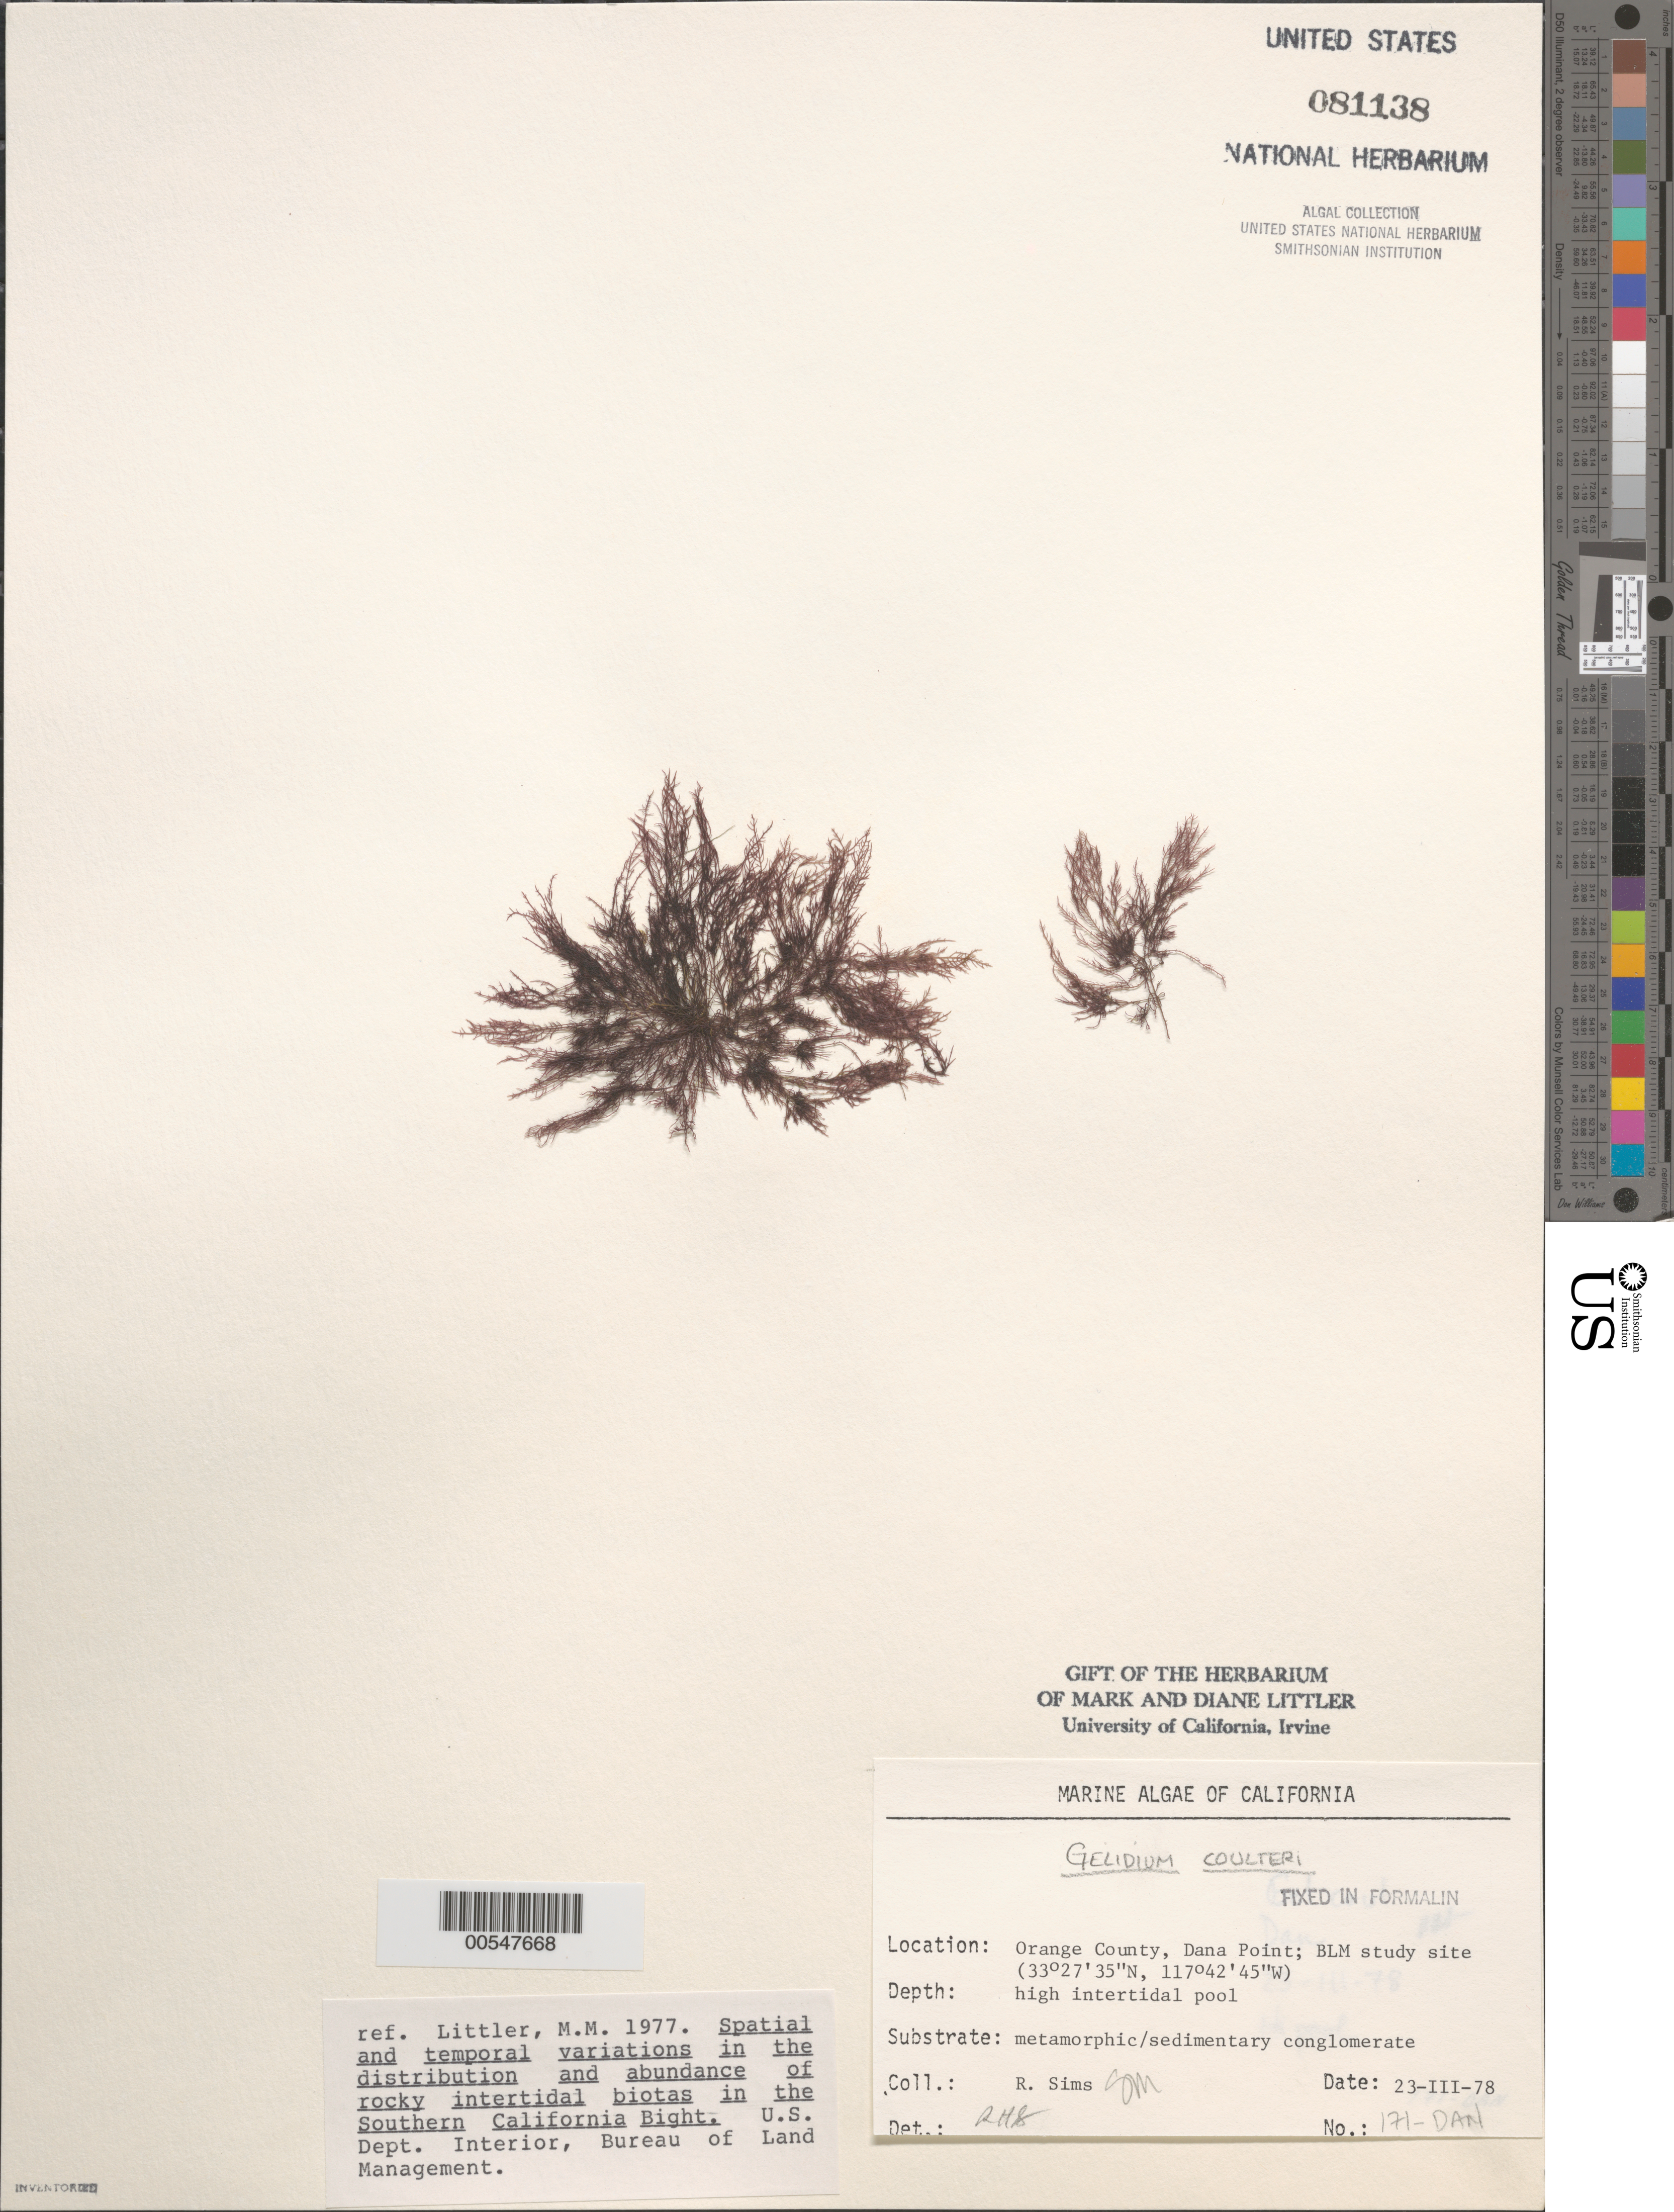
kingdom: Plantae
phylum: Rhodophyta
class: Florideophyceae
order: Gelidiales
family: Gelidiaceae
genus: Gelidium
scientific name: Gelidium coulteri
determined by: Sims, Robert H.; Murray, S. N.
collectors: R. H. Sims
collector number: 171-DAN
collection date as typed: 23 Mar 1978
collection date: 1978-03-23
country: United States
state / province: California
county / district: Orange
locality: Dana Point, 1 km north of marina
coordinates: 33 27'35"N, 117 42'45"W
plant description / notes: BLM-SOCALBIGHT Rocky Intertidal Survey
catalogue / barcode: US 81138